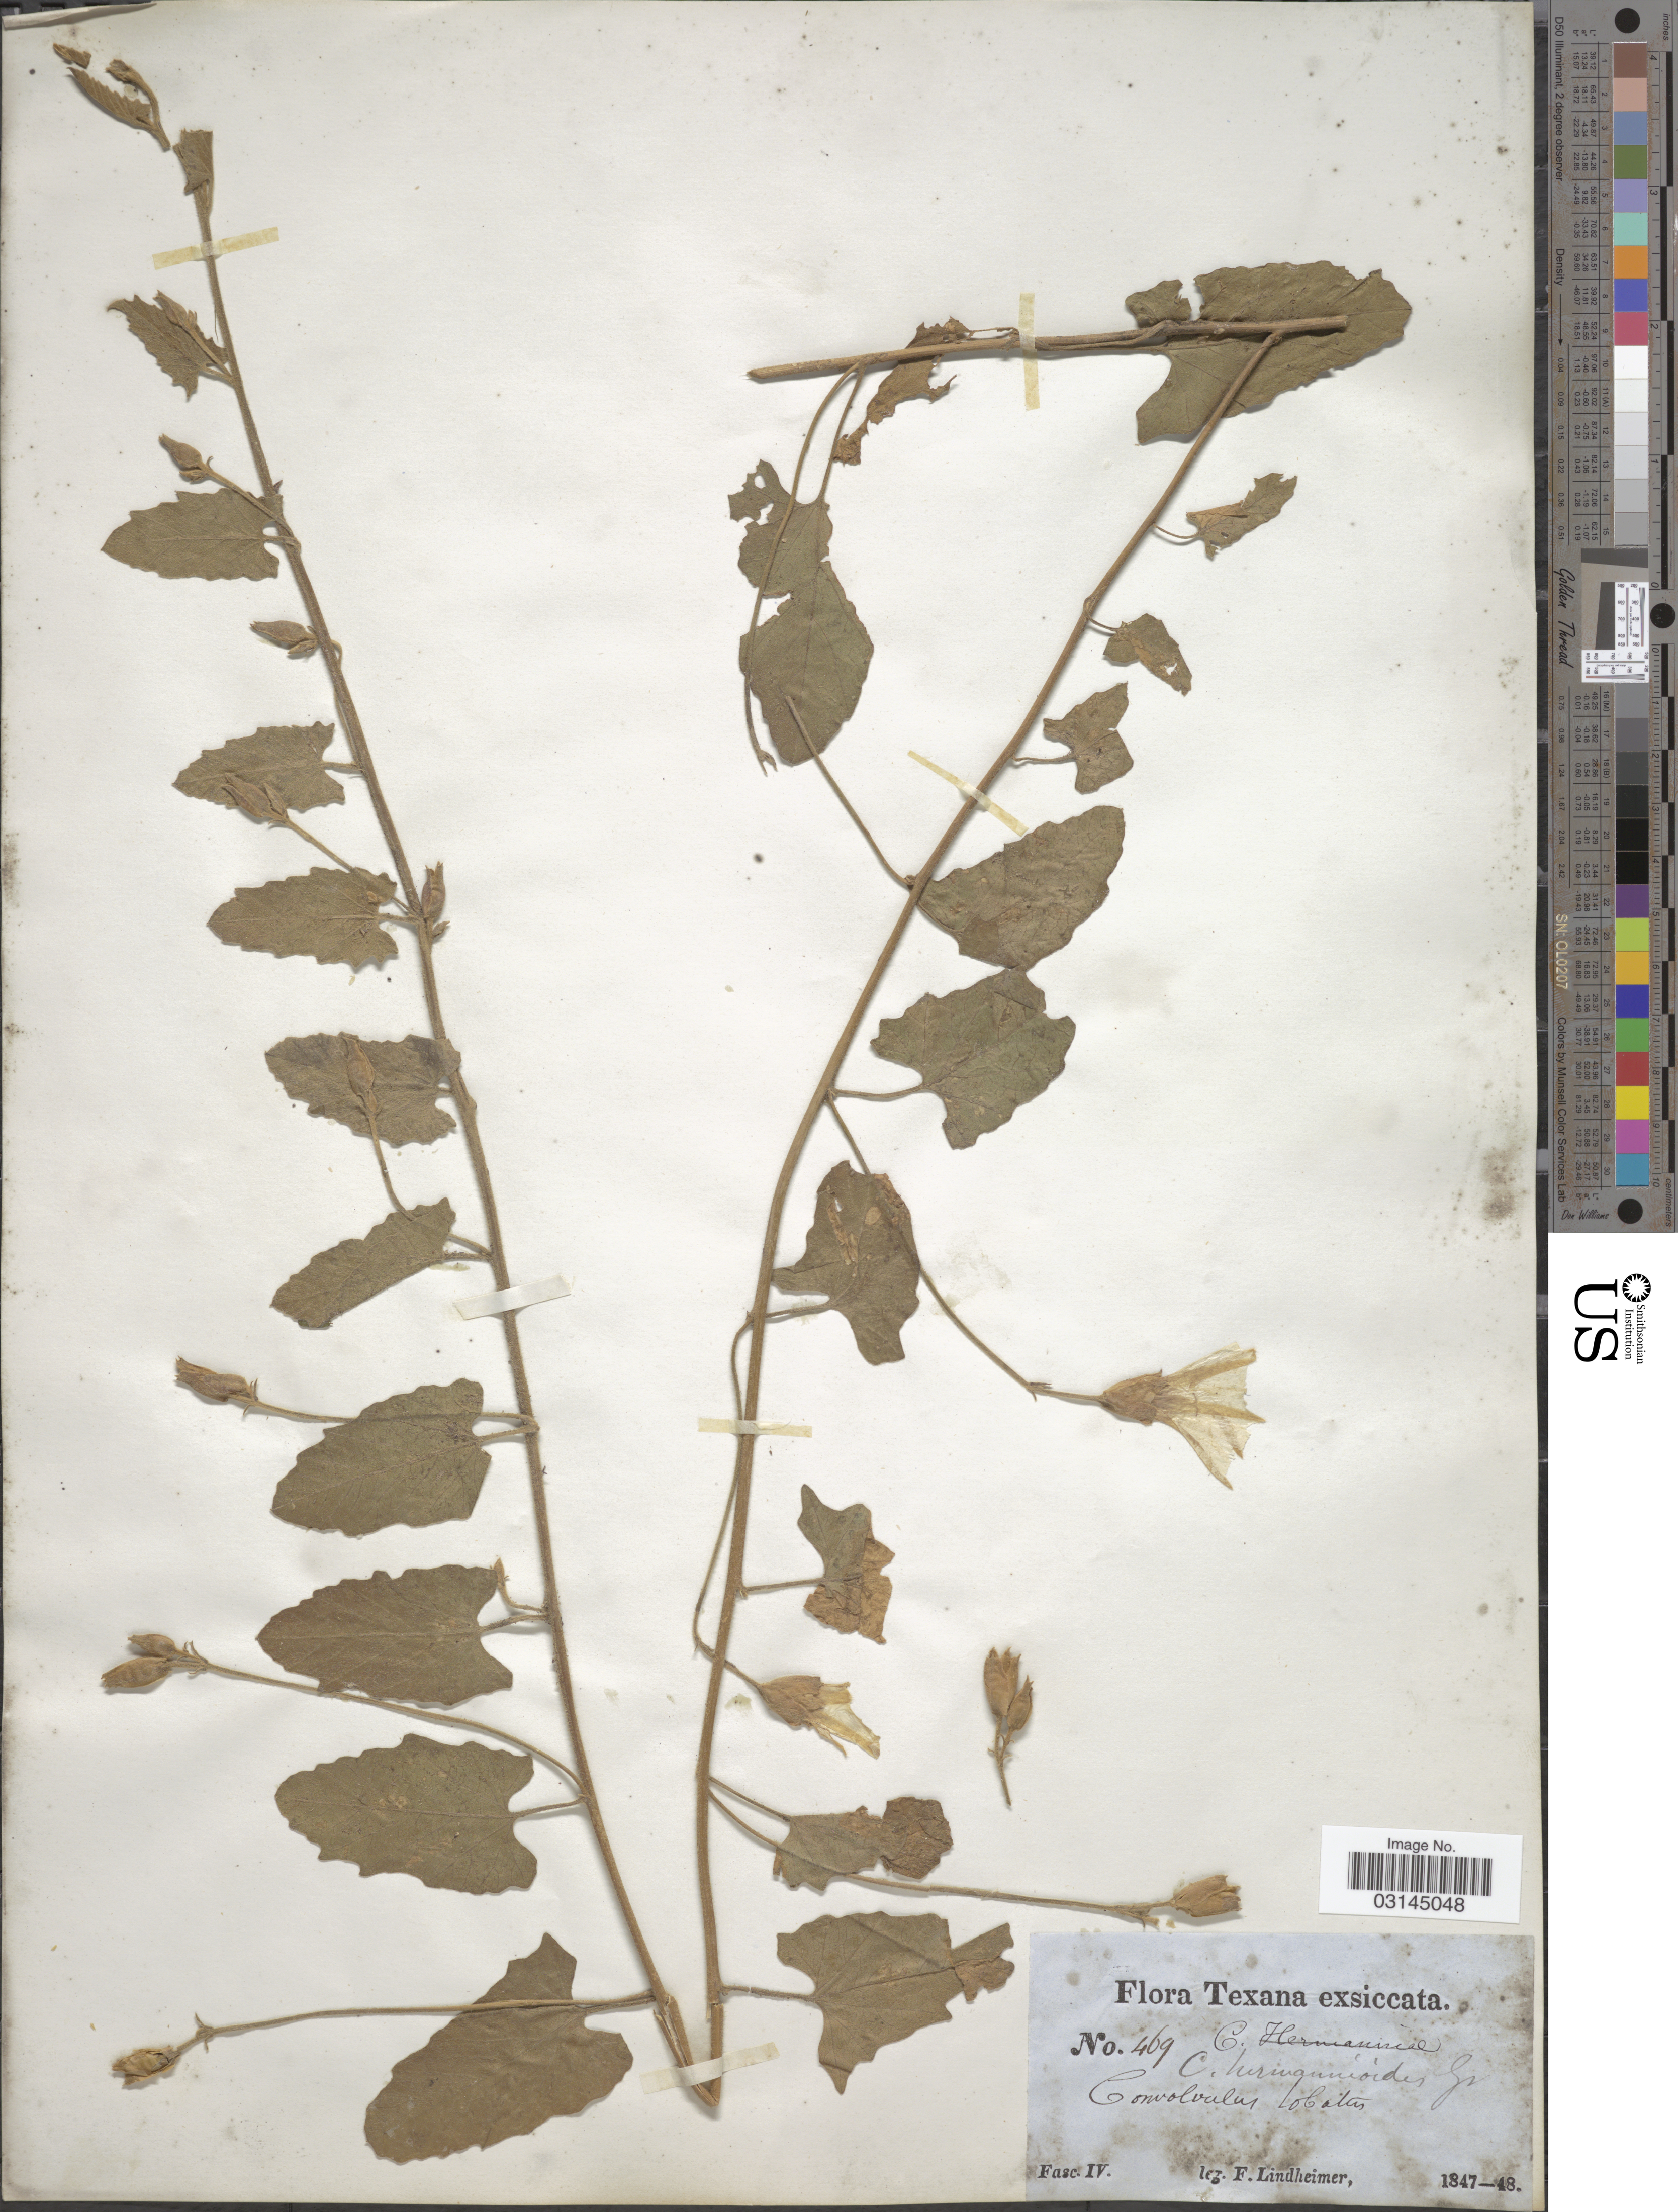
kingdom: Plantae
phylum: Tracheophyta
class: Magnoliopsida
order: Solanales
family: Convolvulaceae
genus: Convolvulus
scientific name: Convolvulus hermannioides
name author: A. Gray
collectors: F. Lindheimer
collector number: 469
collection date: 1847/1848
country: United States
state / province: Texas